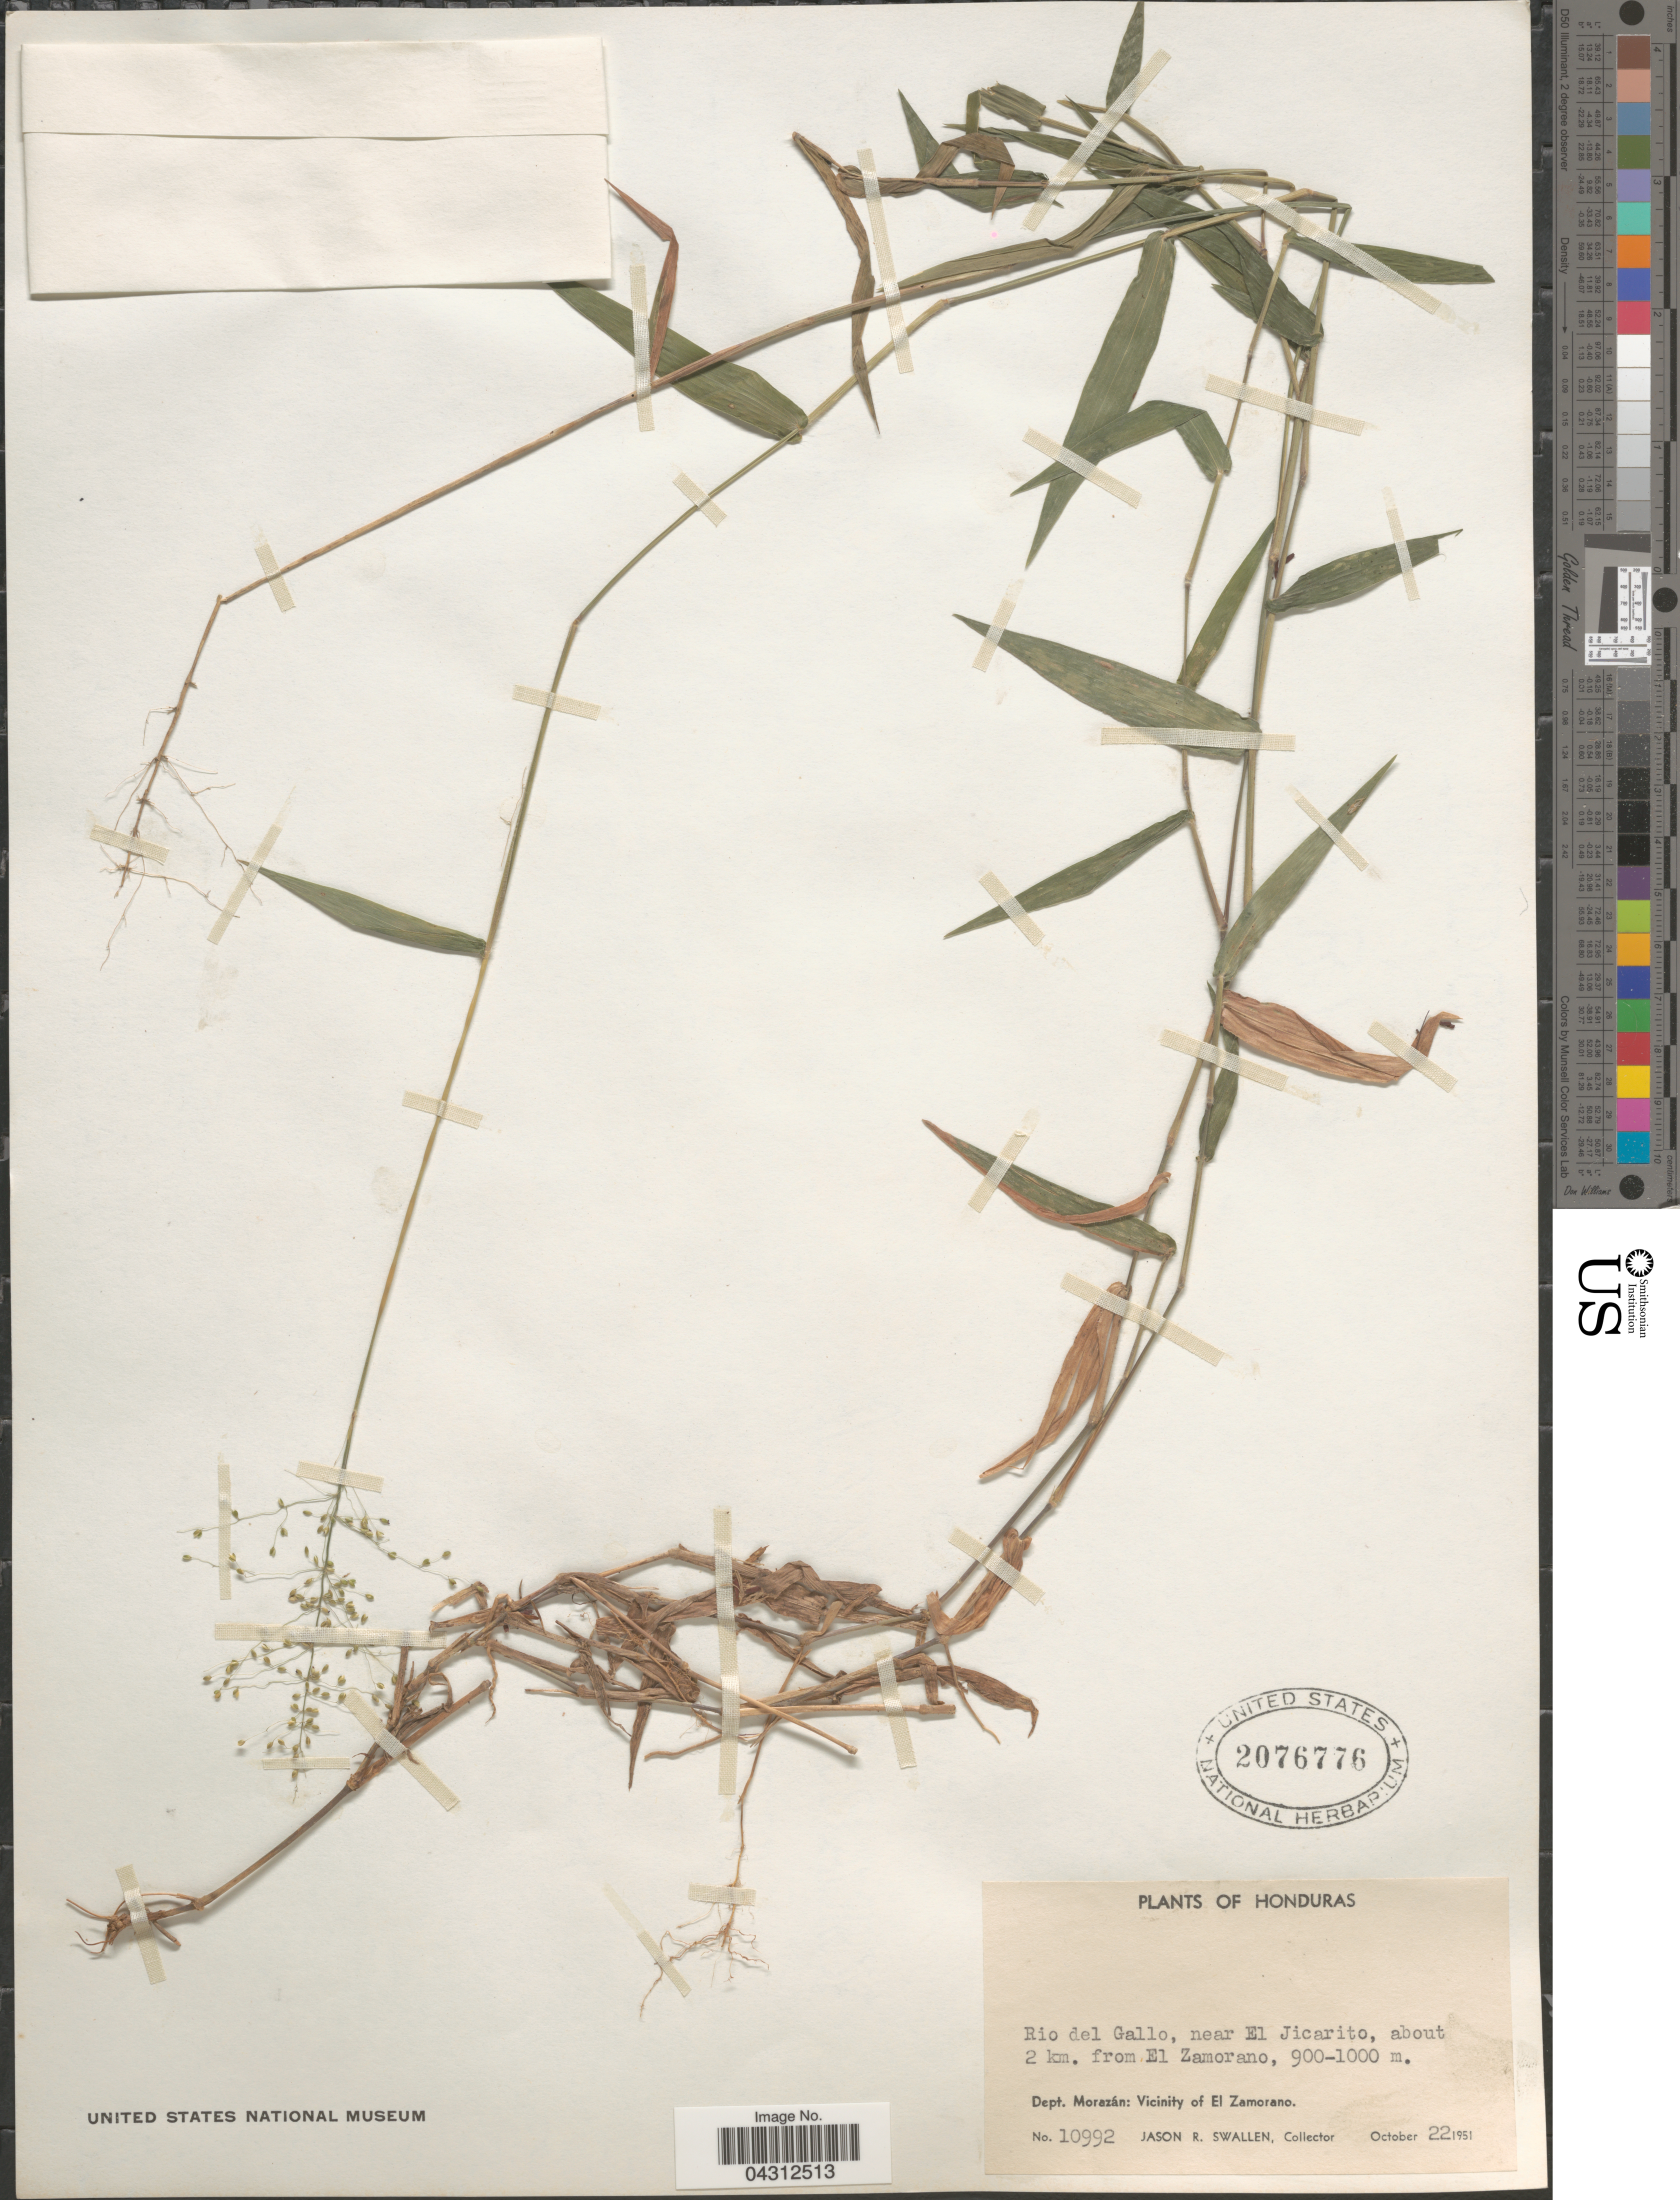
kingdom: Plantae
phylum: Tracheophyta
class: Liliopsida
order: Poales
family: Poaceae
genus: Panicum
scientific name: Panicum sp.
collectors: J. R. Swallen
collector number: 10992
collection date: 1951-10-22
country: Honduras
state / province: Fco. Morazán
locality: Rio del Gallo, near El Jicarito, about 2 km. from El Zamorano. Dept. Morazán: Vicinity of El Zamorano.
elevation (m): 900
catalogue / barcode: US 2076776